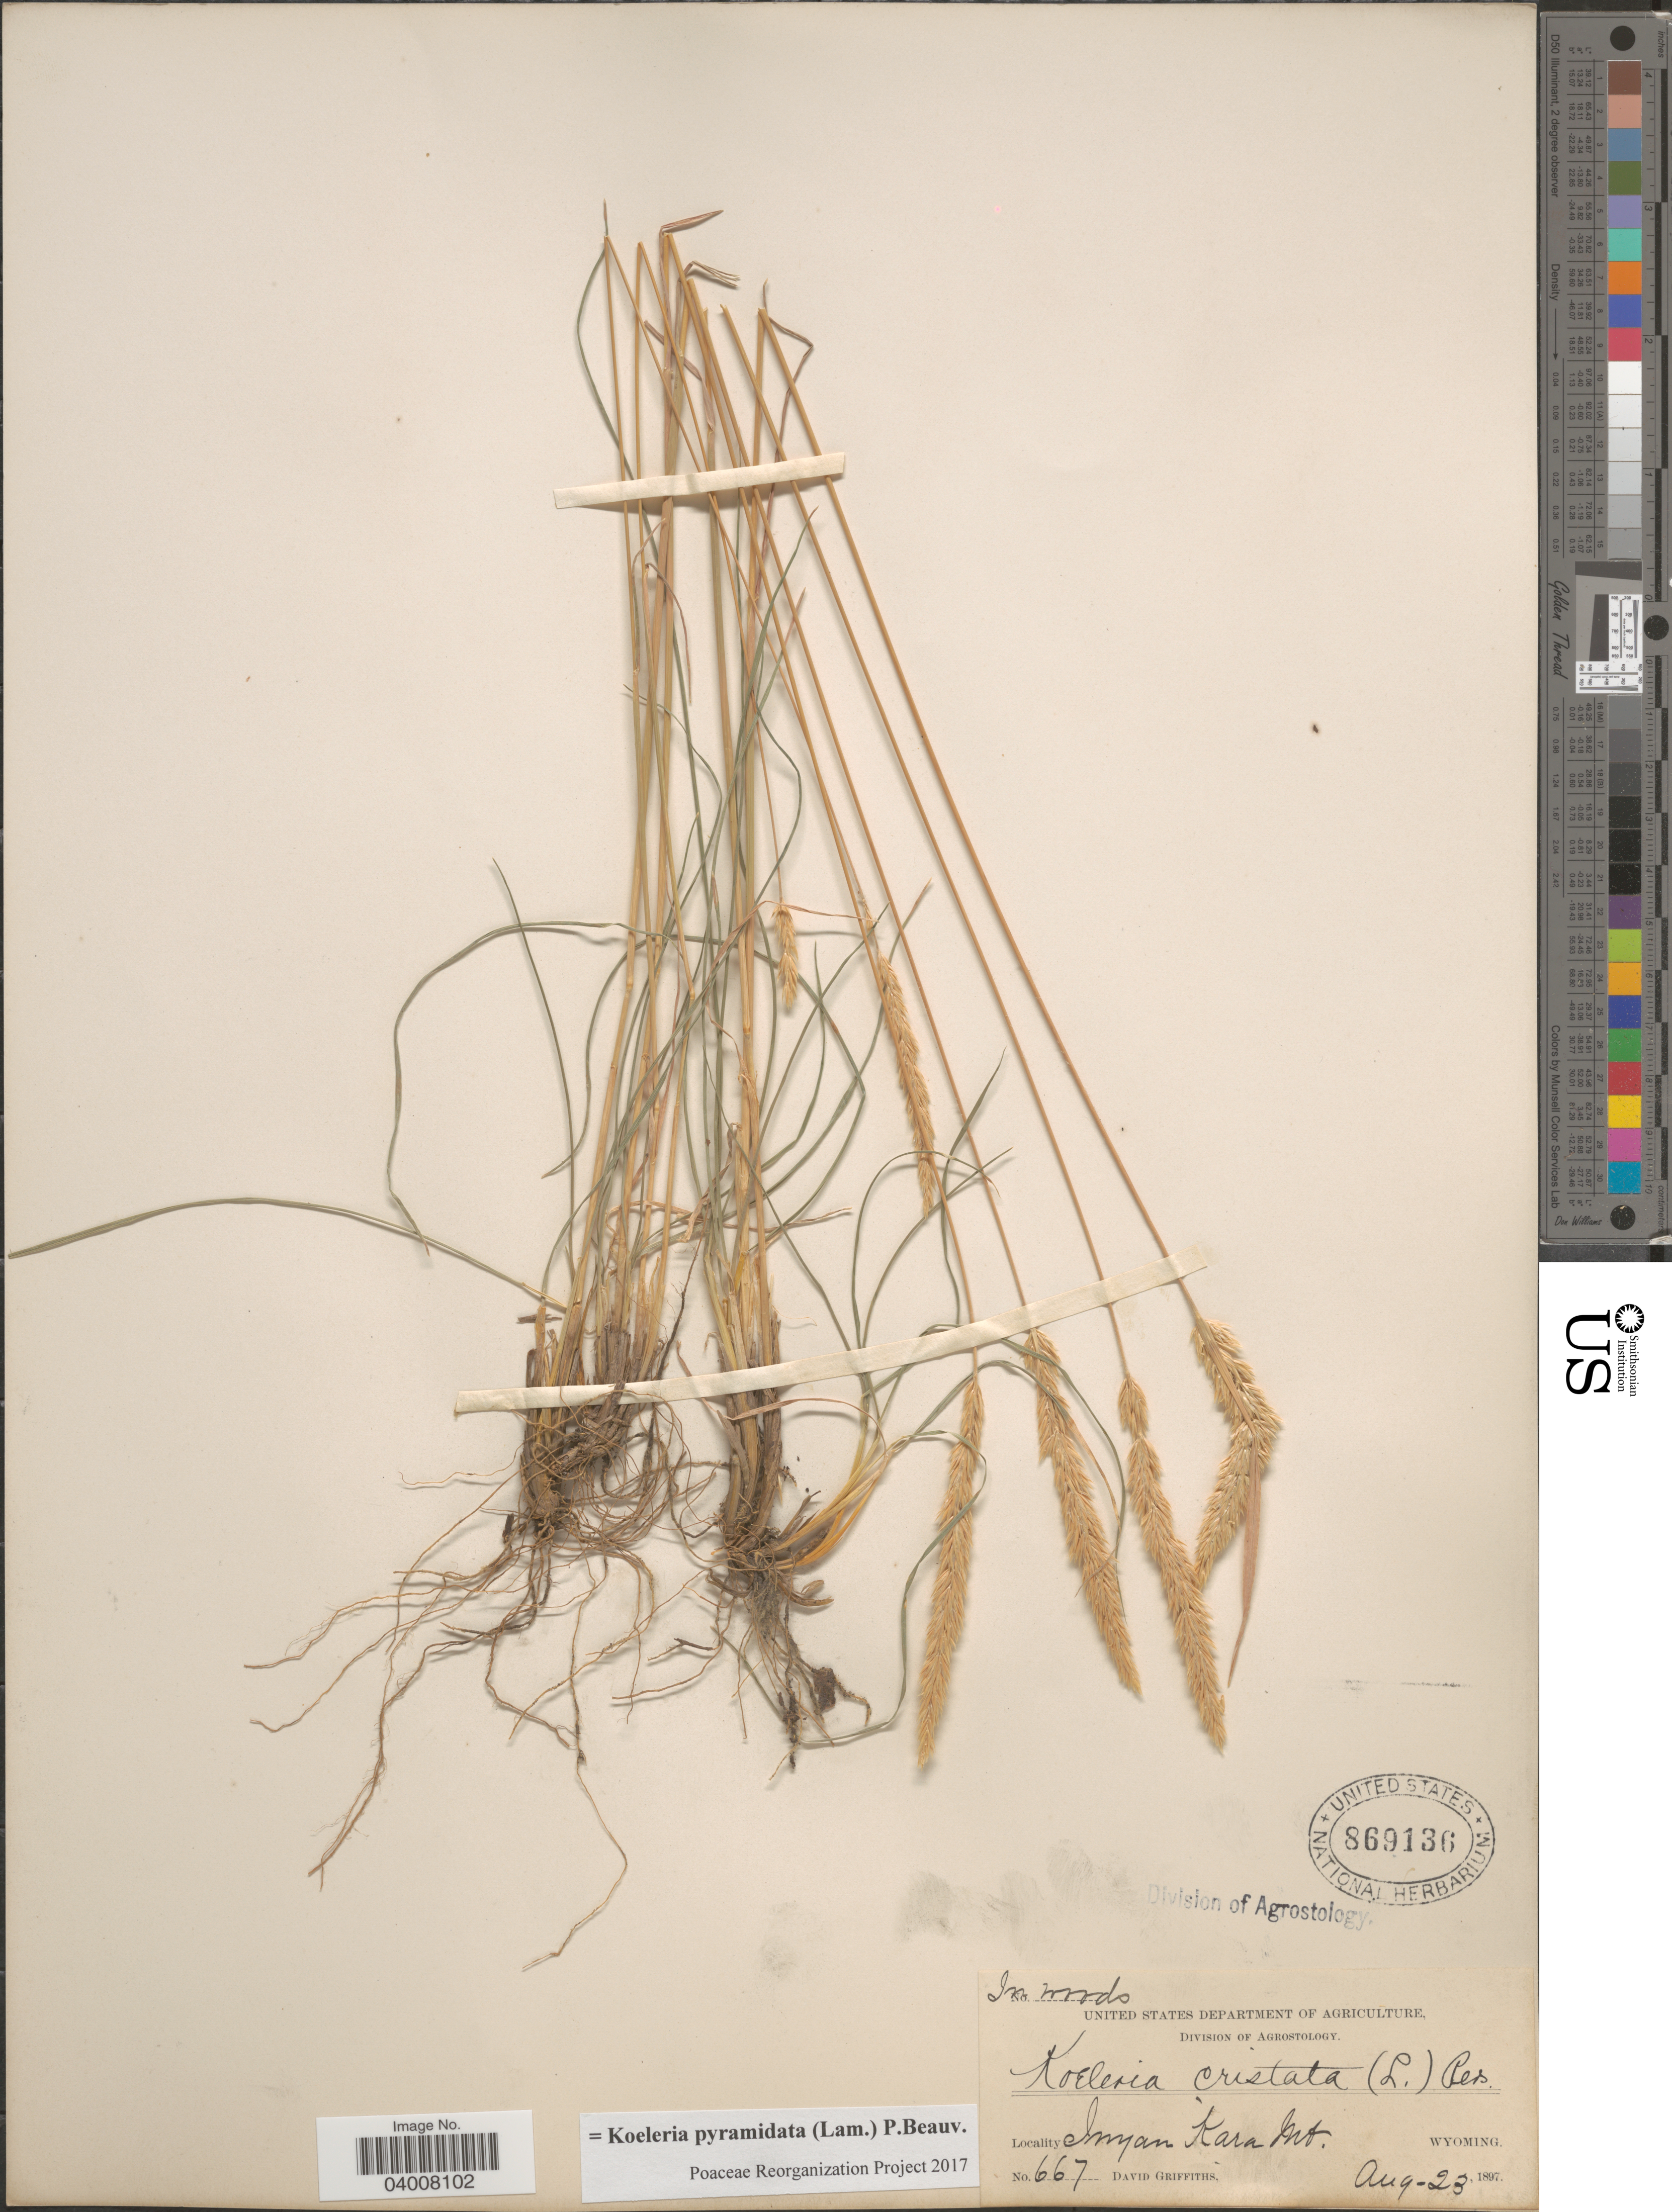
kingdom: Plantae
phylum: Tracheophyta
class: Liliopsida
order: Poales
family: Poaceae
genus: Koeleria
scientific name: Koeleria pyramidata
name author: (Lam.) P. Beauv.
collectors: D. Griffiths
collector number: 667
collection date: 1897-08-23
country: United States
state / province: Wyoming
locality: In woods. Inyan Kara Mt.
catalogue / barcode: US 869136